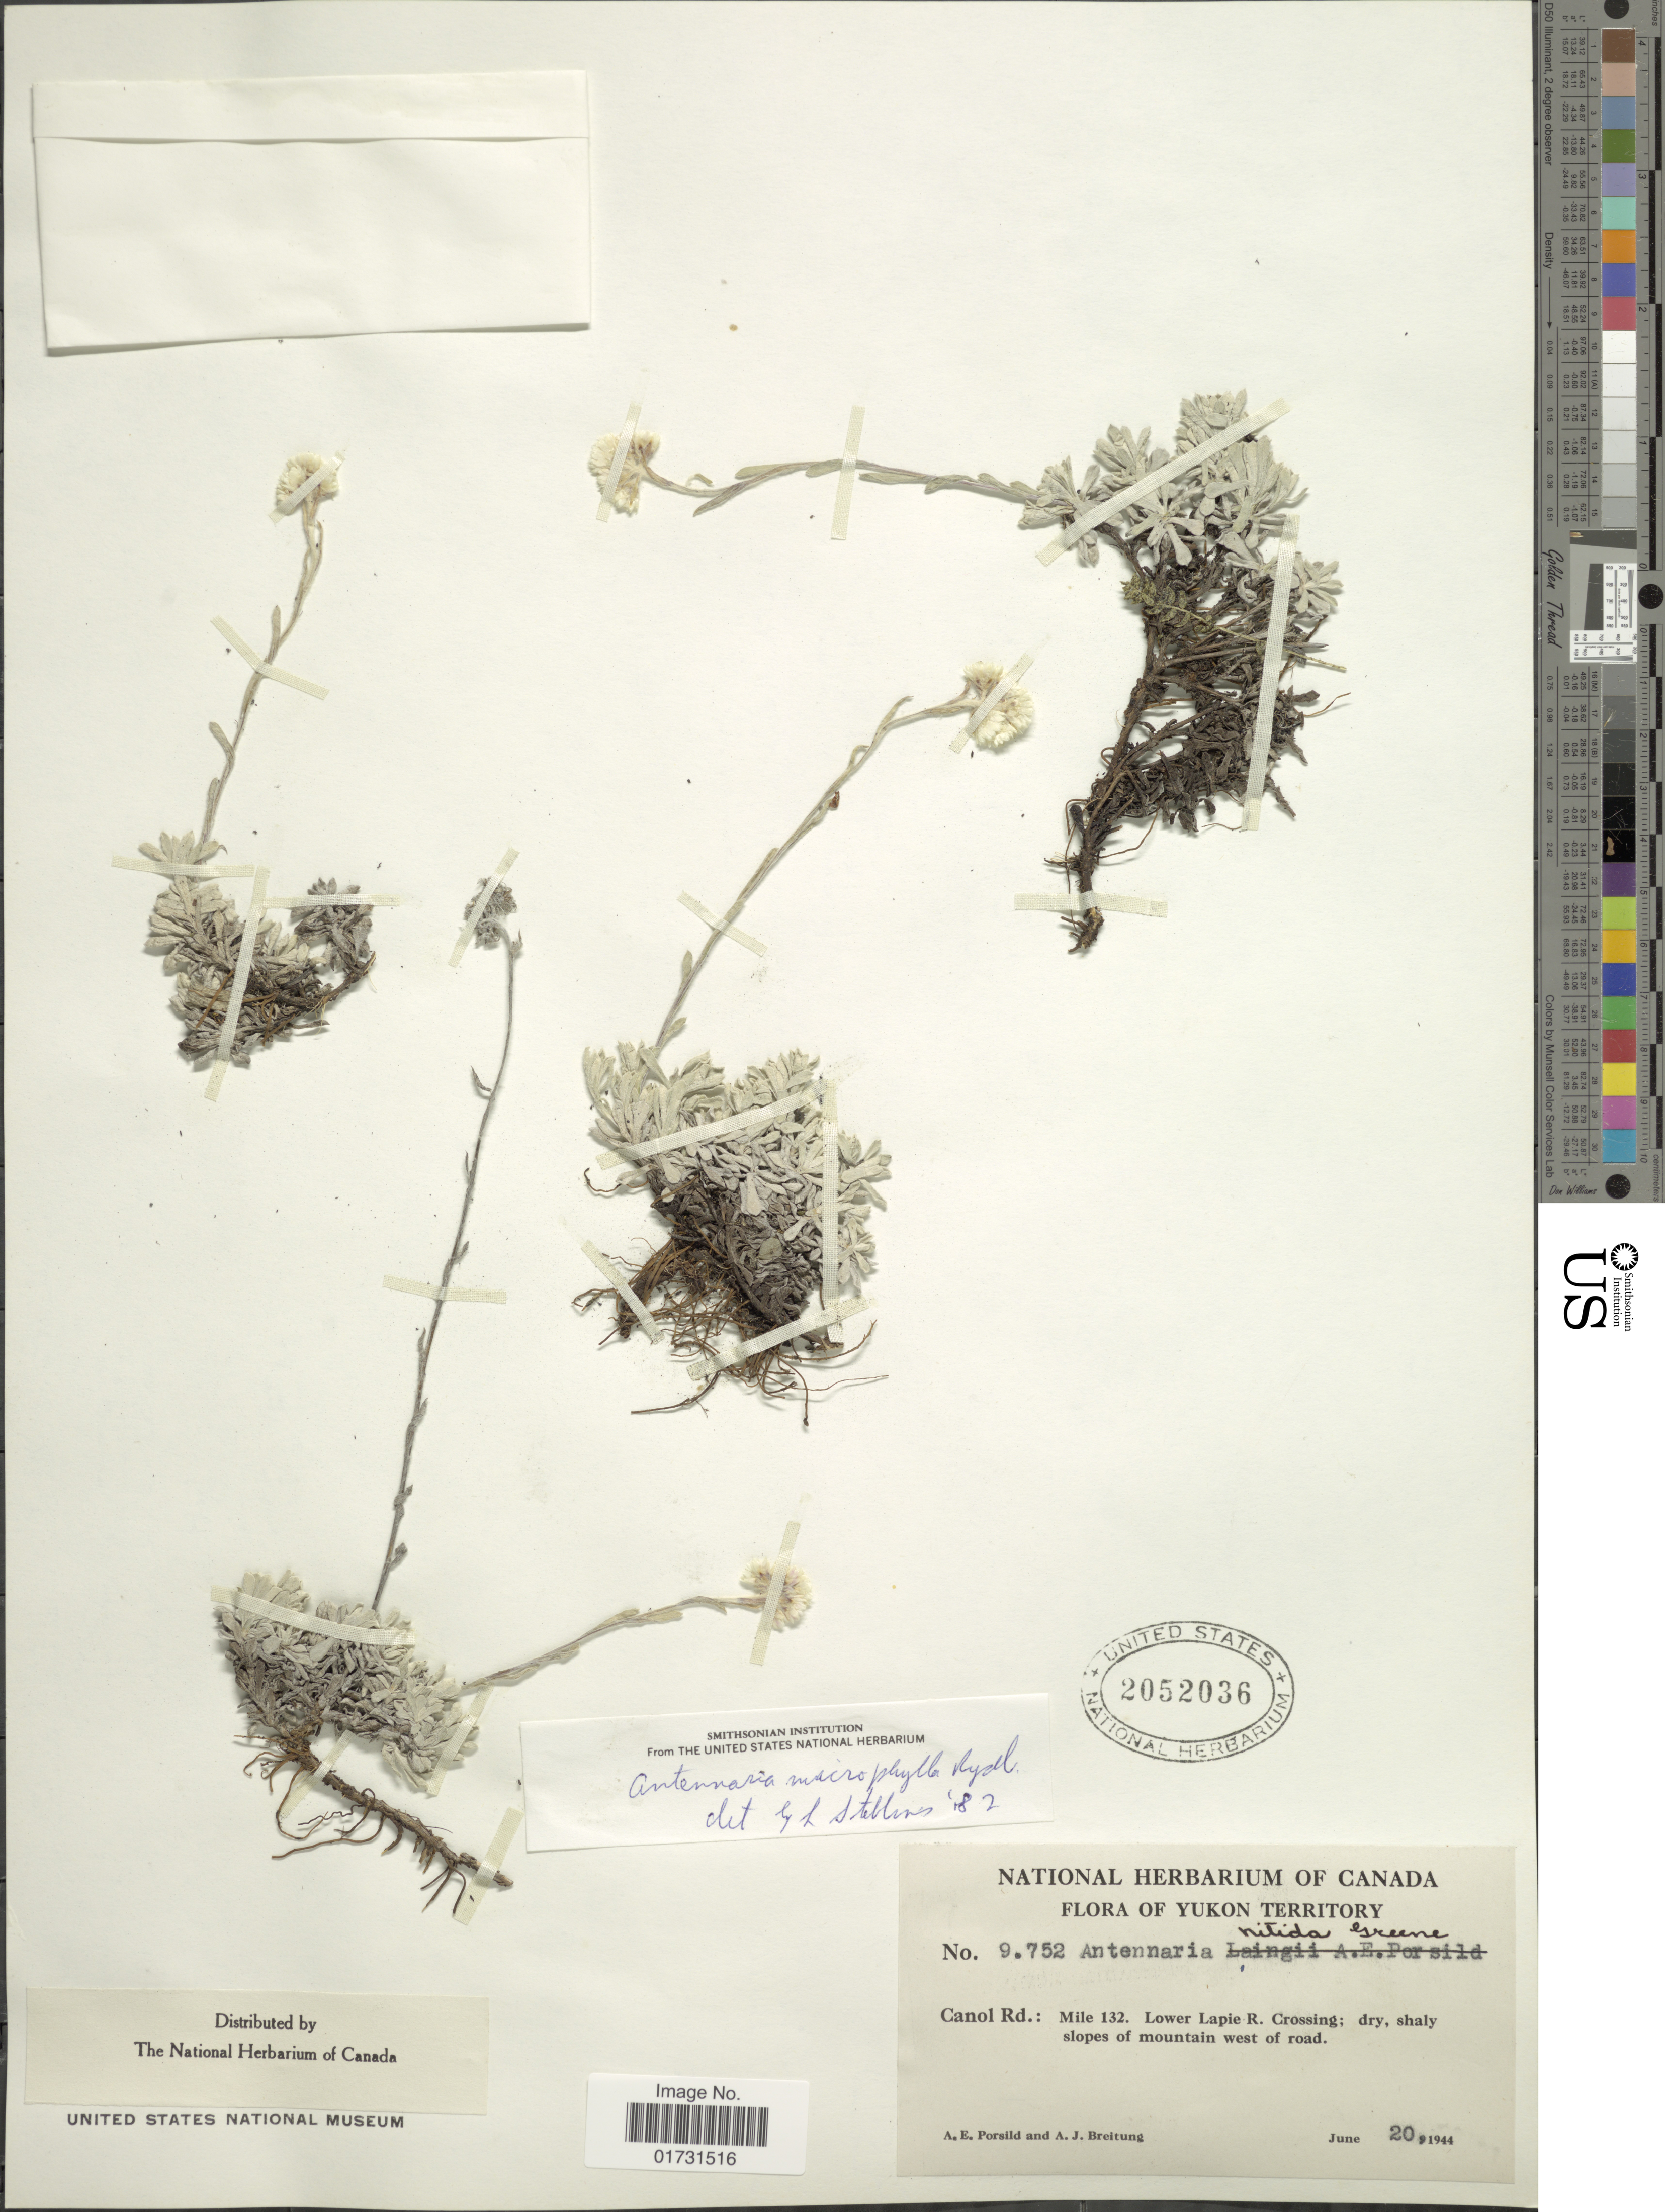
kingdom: Plantae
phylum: Tracheophyta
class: Magnoliopsida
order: Asterales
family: Asteraceae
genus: Antennaria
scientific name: Antennaria microphylla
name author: Rydb.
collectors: A. E. Porsild & A. Breitung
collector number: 9752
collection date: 1944-06-20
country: Canada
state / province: Yukon Territory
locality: Canol Rd.: Mile 132. Lower Lapie R. Crossing. mountain west of road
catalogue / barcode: US 2052036